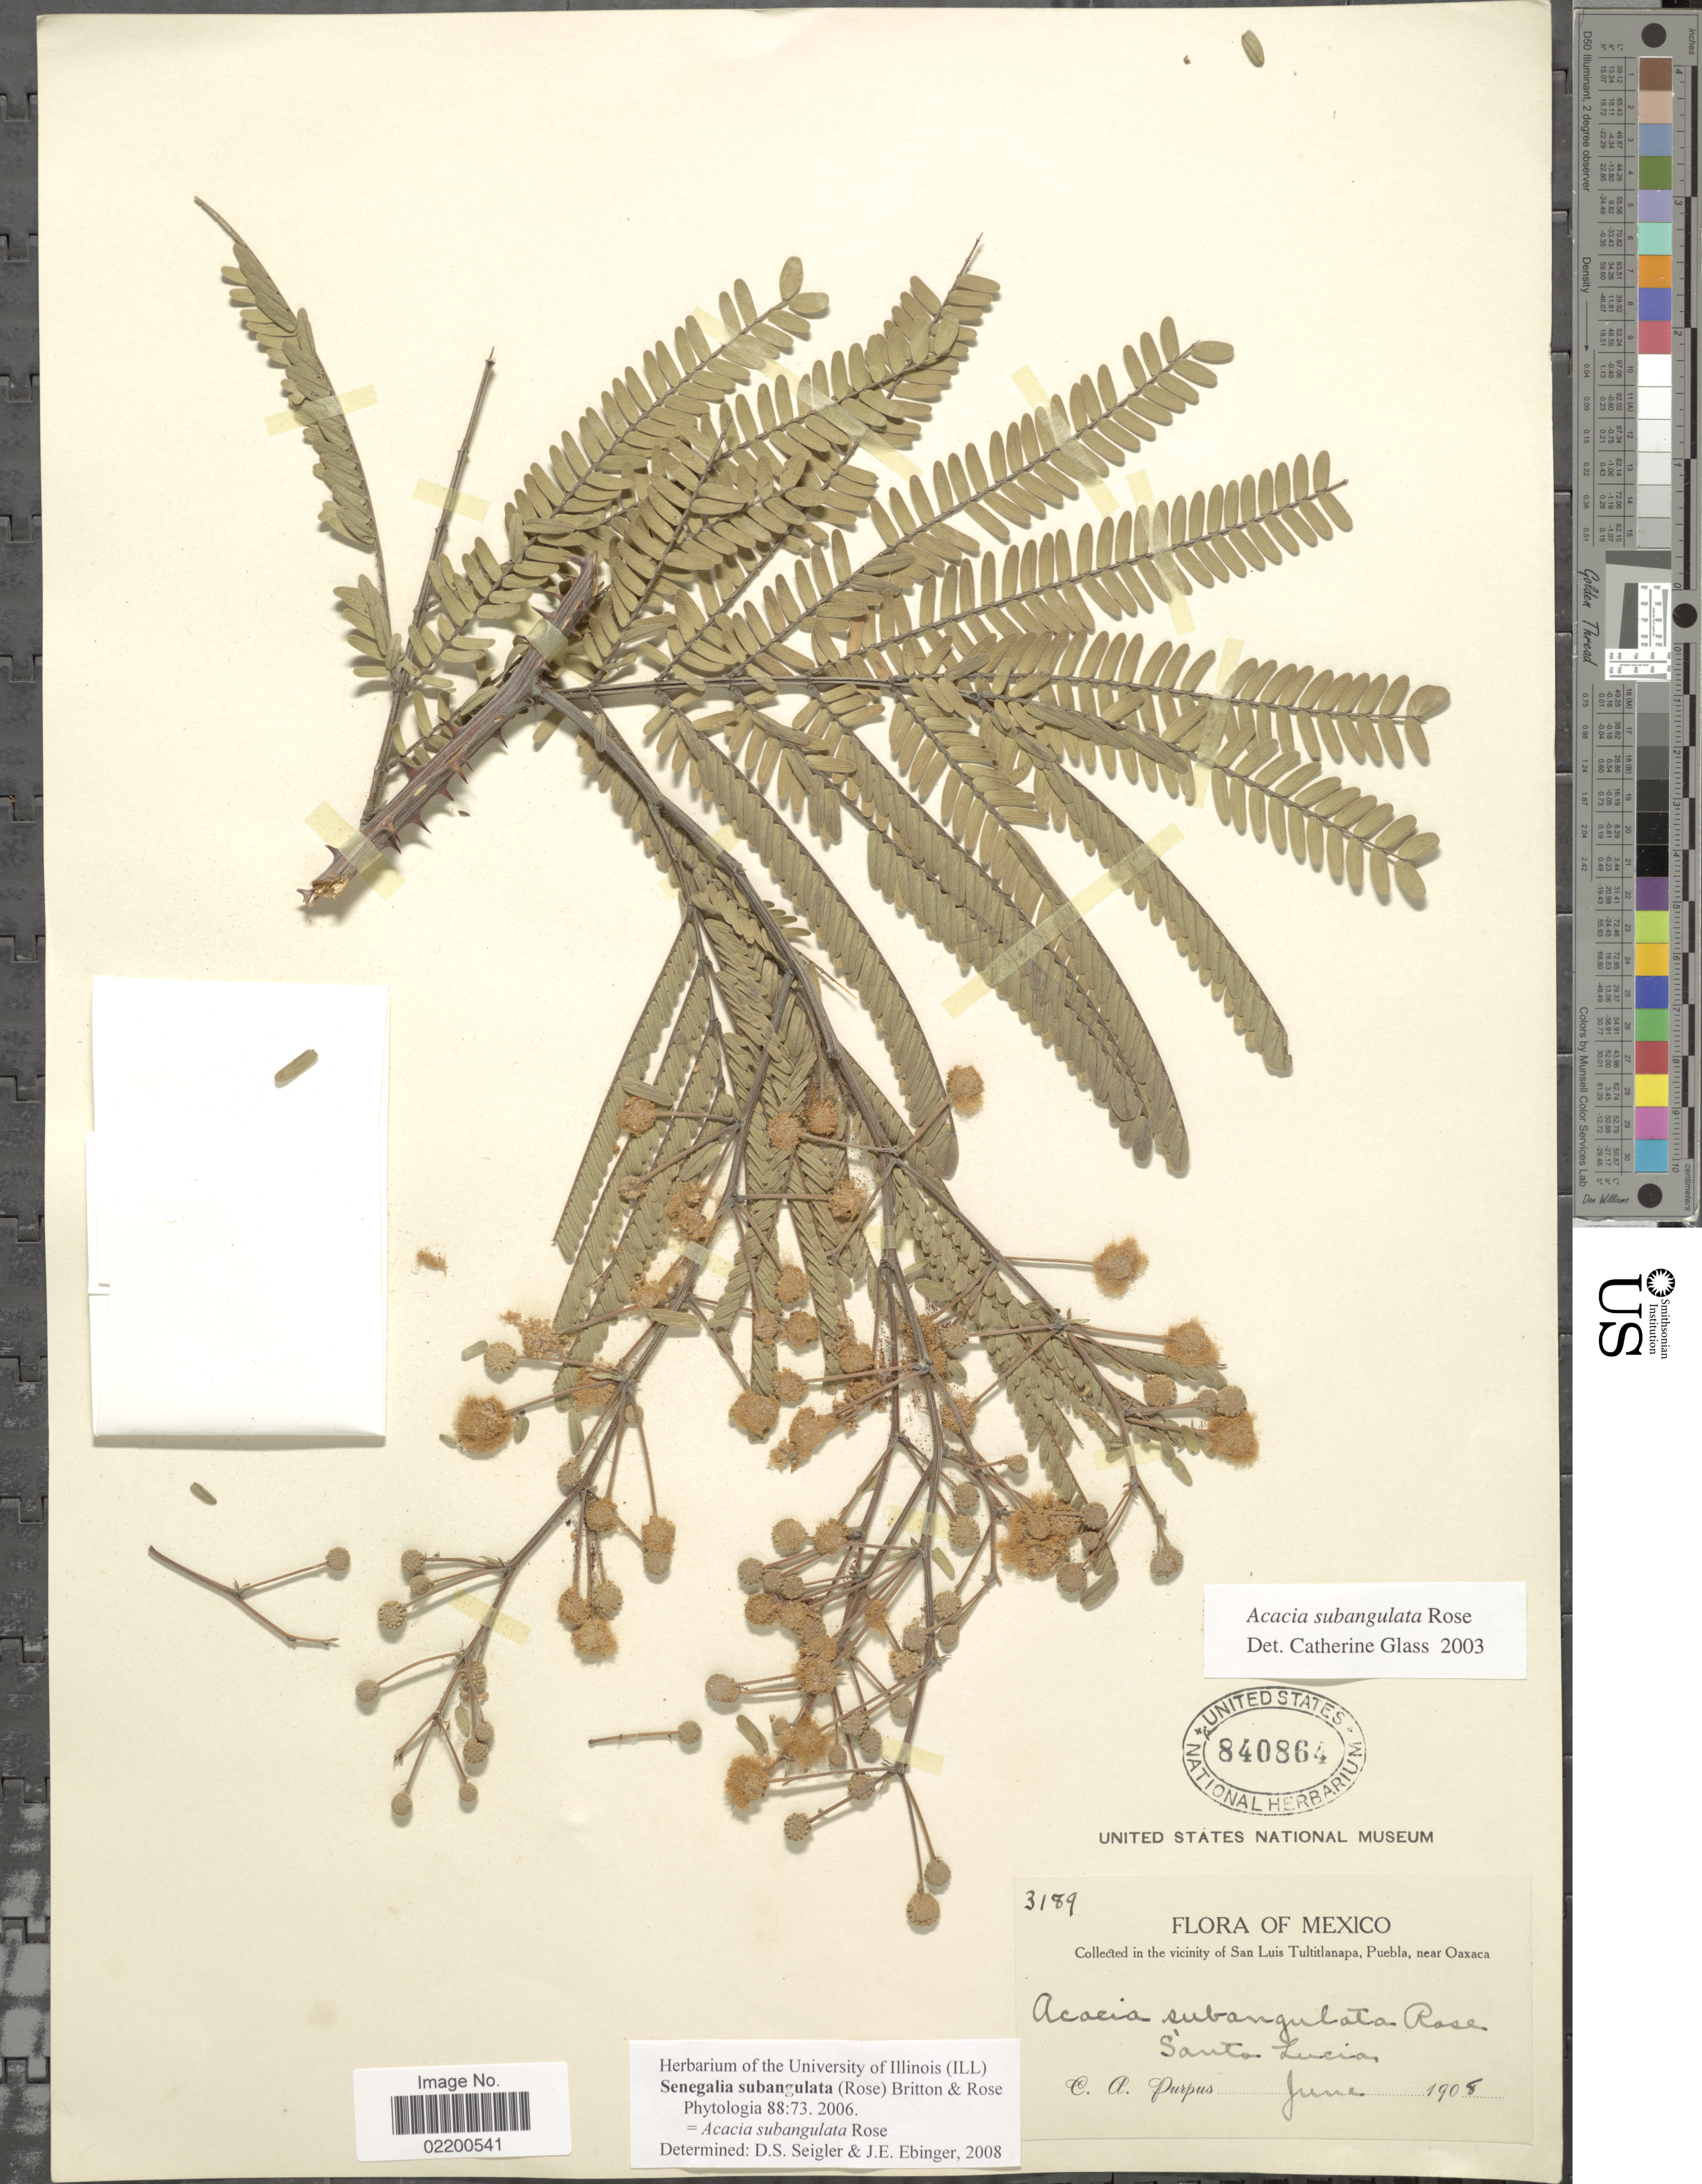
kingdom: Plantae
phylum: Tracheophyta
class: Magnoliopsida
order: Fabales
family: Fabaceae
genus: Senegalia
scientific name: Senegalia subangulata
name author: (Rose) Britton & Rose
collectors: C. A. Purpus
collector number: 3189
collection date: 1908-06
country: Mexico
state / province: Puebla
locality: In the vicinity of San Luis Tultitlanapa, Puebla, near Oaxaca, Santa Lucia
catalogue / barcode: US 840864